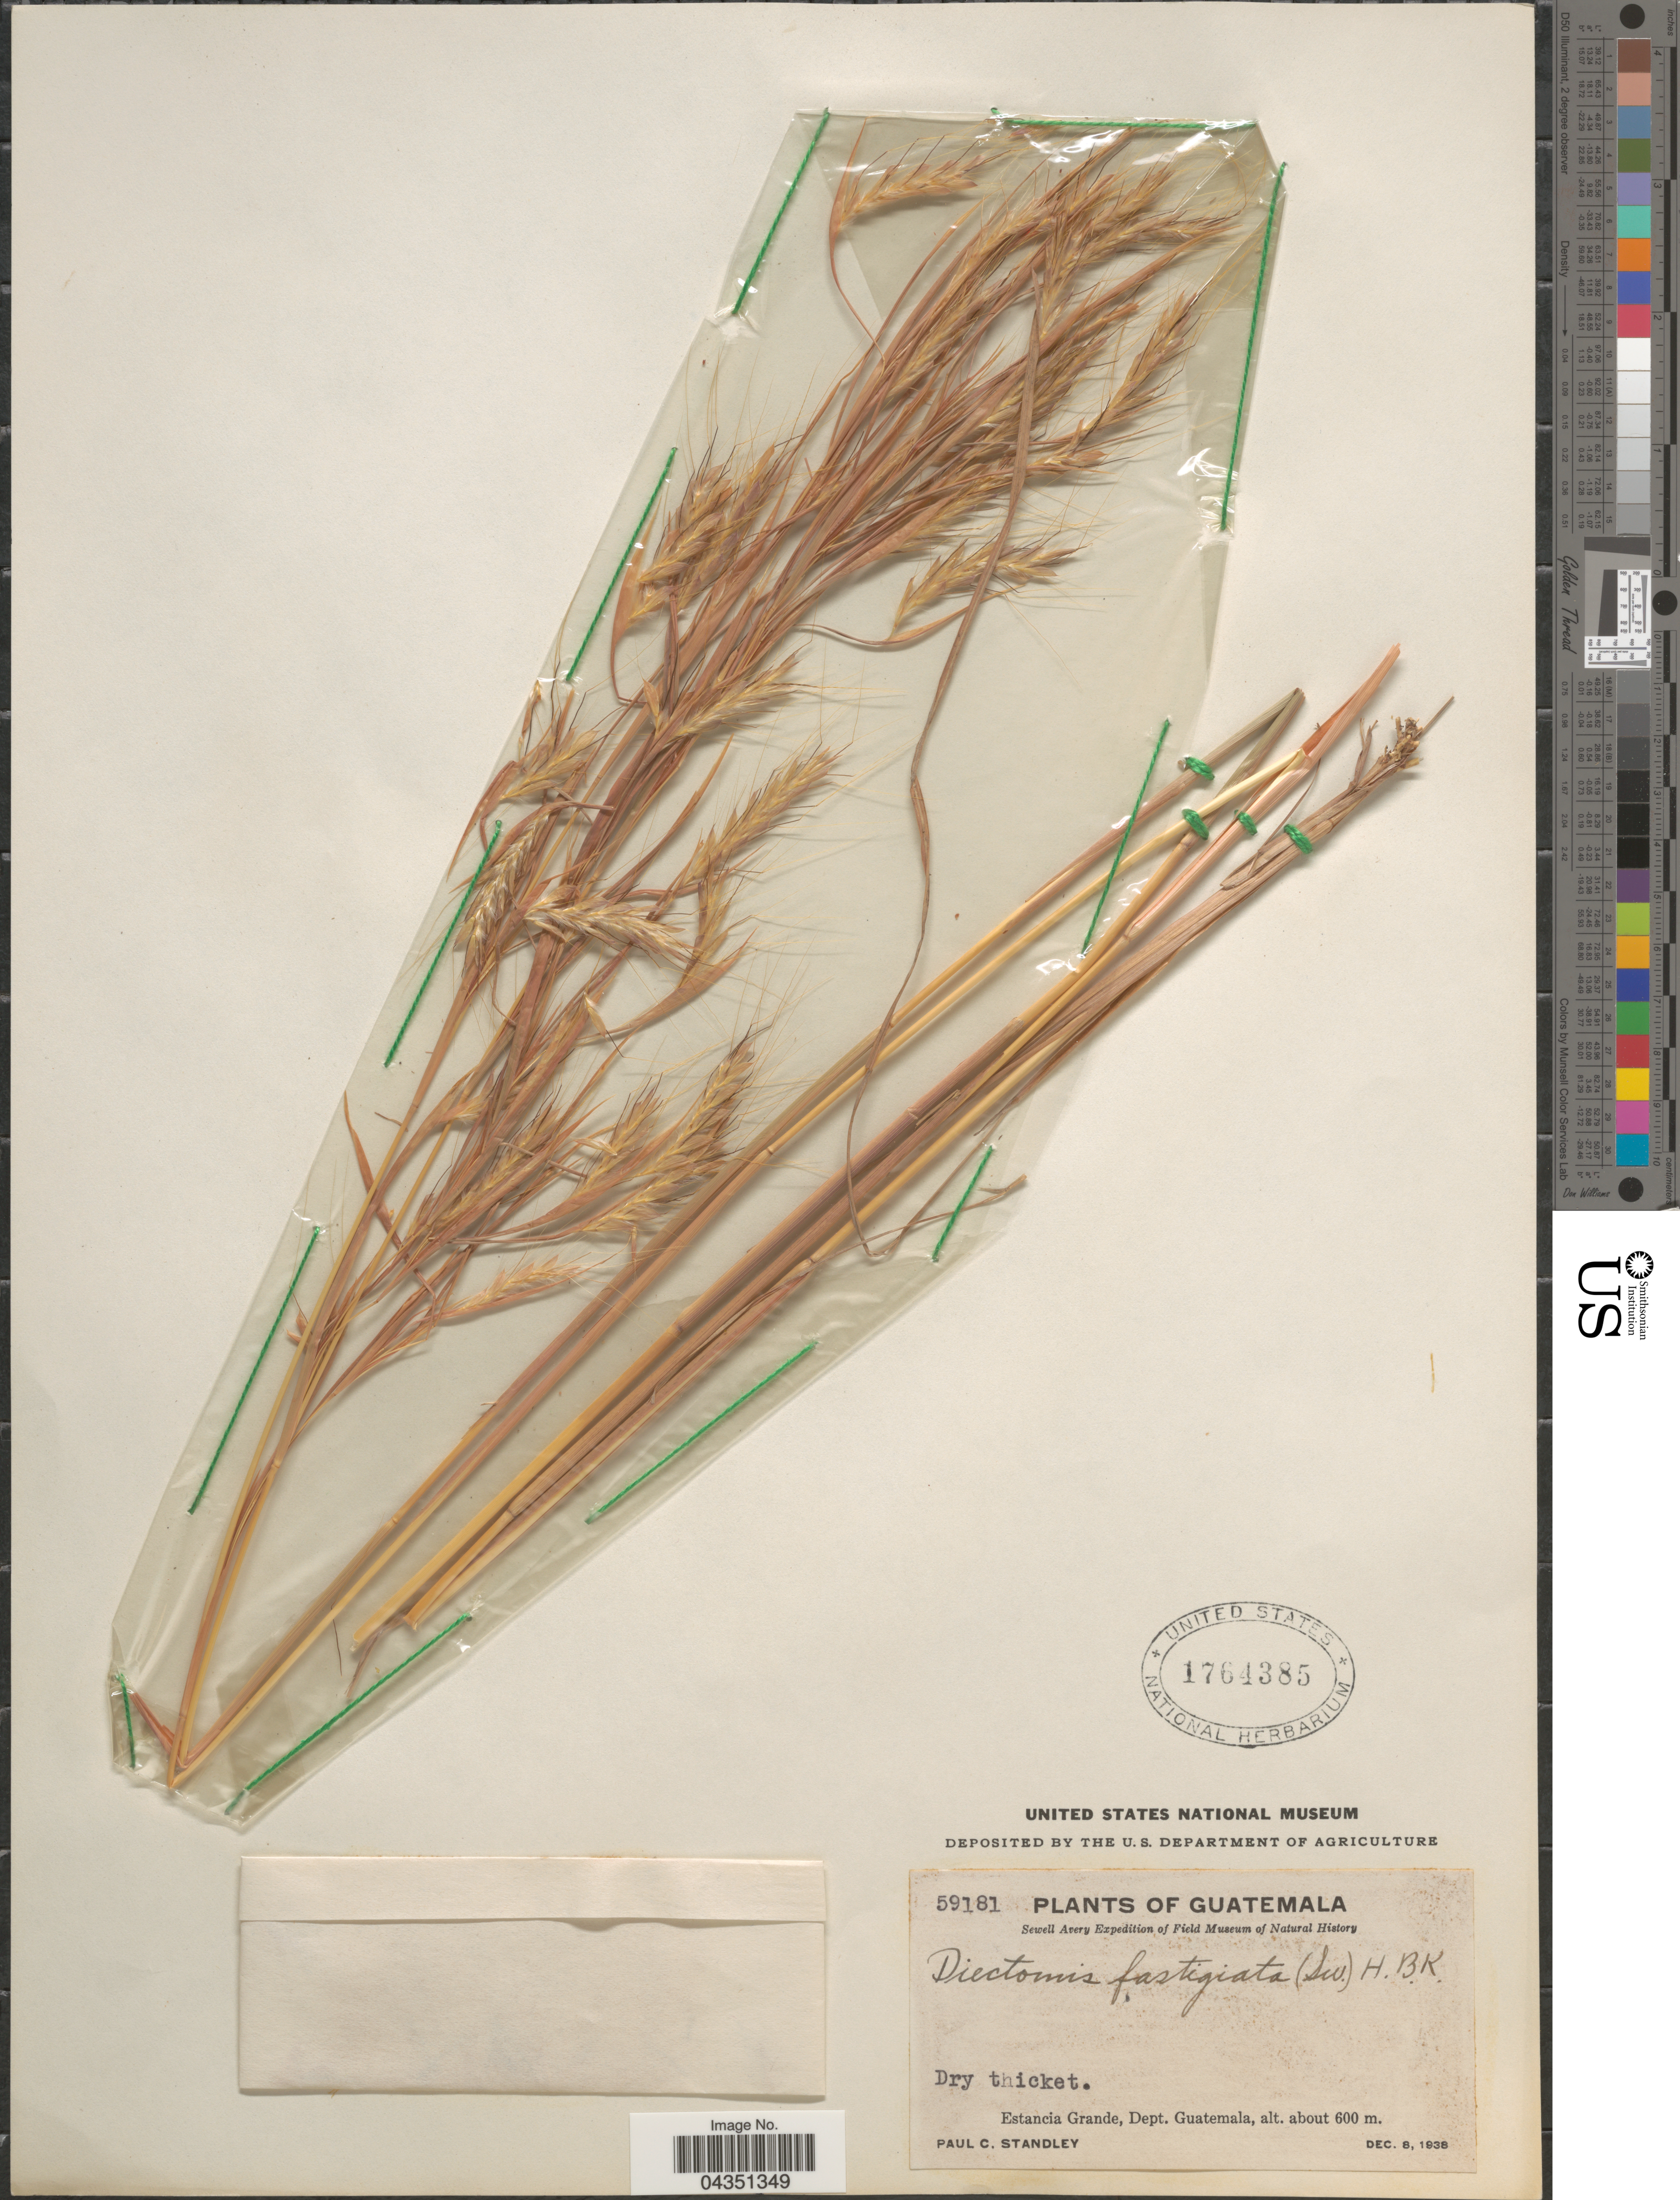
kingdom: Plantae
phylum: Tracheophyta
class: Liliopsida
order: Poales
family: Poaceae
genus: Diectomis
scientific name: Diectomis fastigiata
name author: (Sw.) P. Beauv.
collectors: P. C. Standley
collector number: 59181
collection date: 1938-12-08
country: Guatemala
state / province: Guatemala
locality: Sewell Avery Expedition. Estancia Grande, Dept. Guatemala.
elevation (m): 600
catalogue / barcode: US 1764385